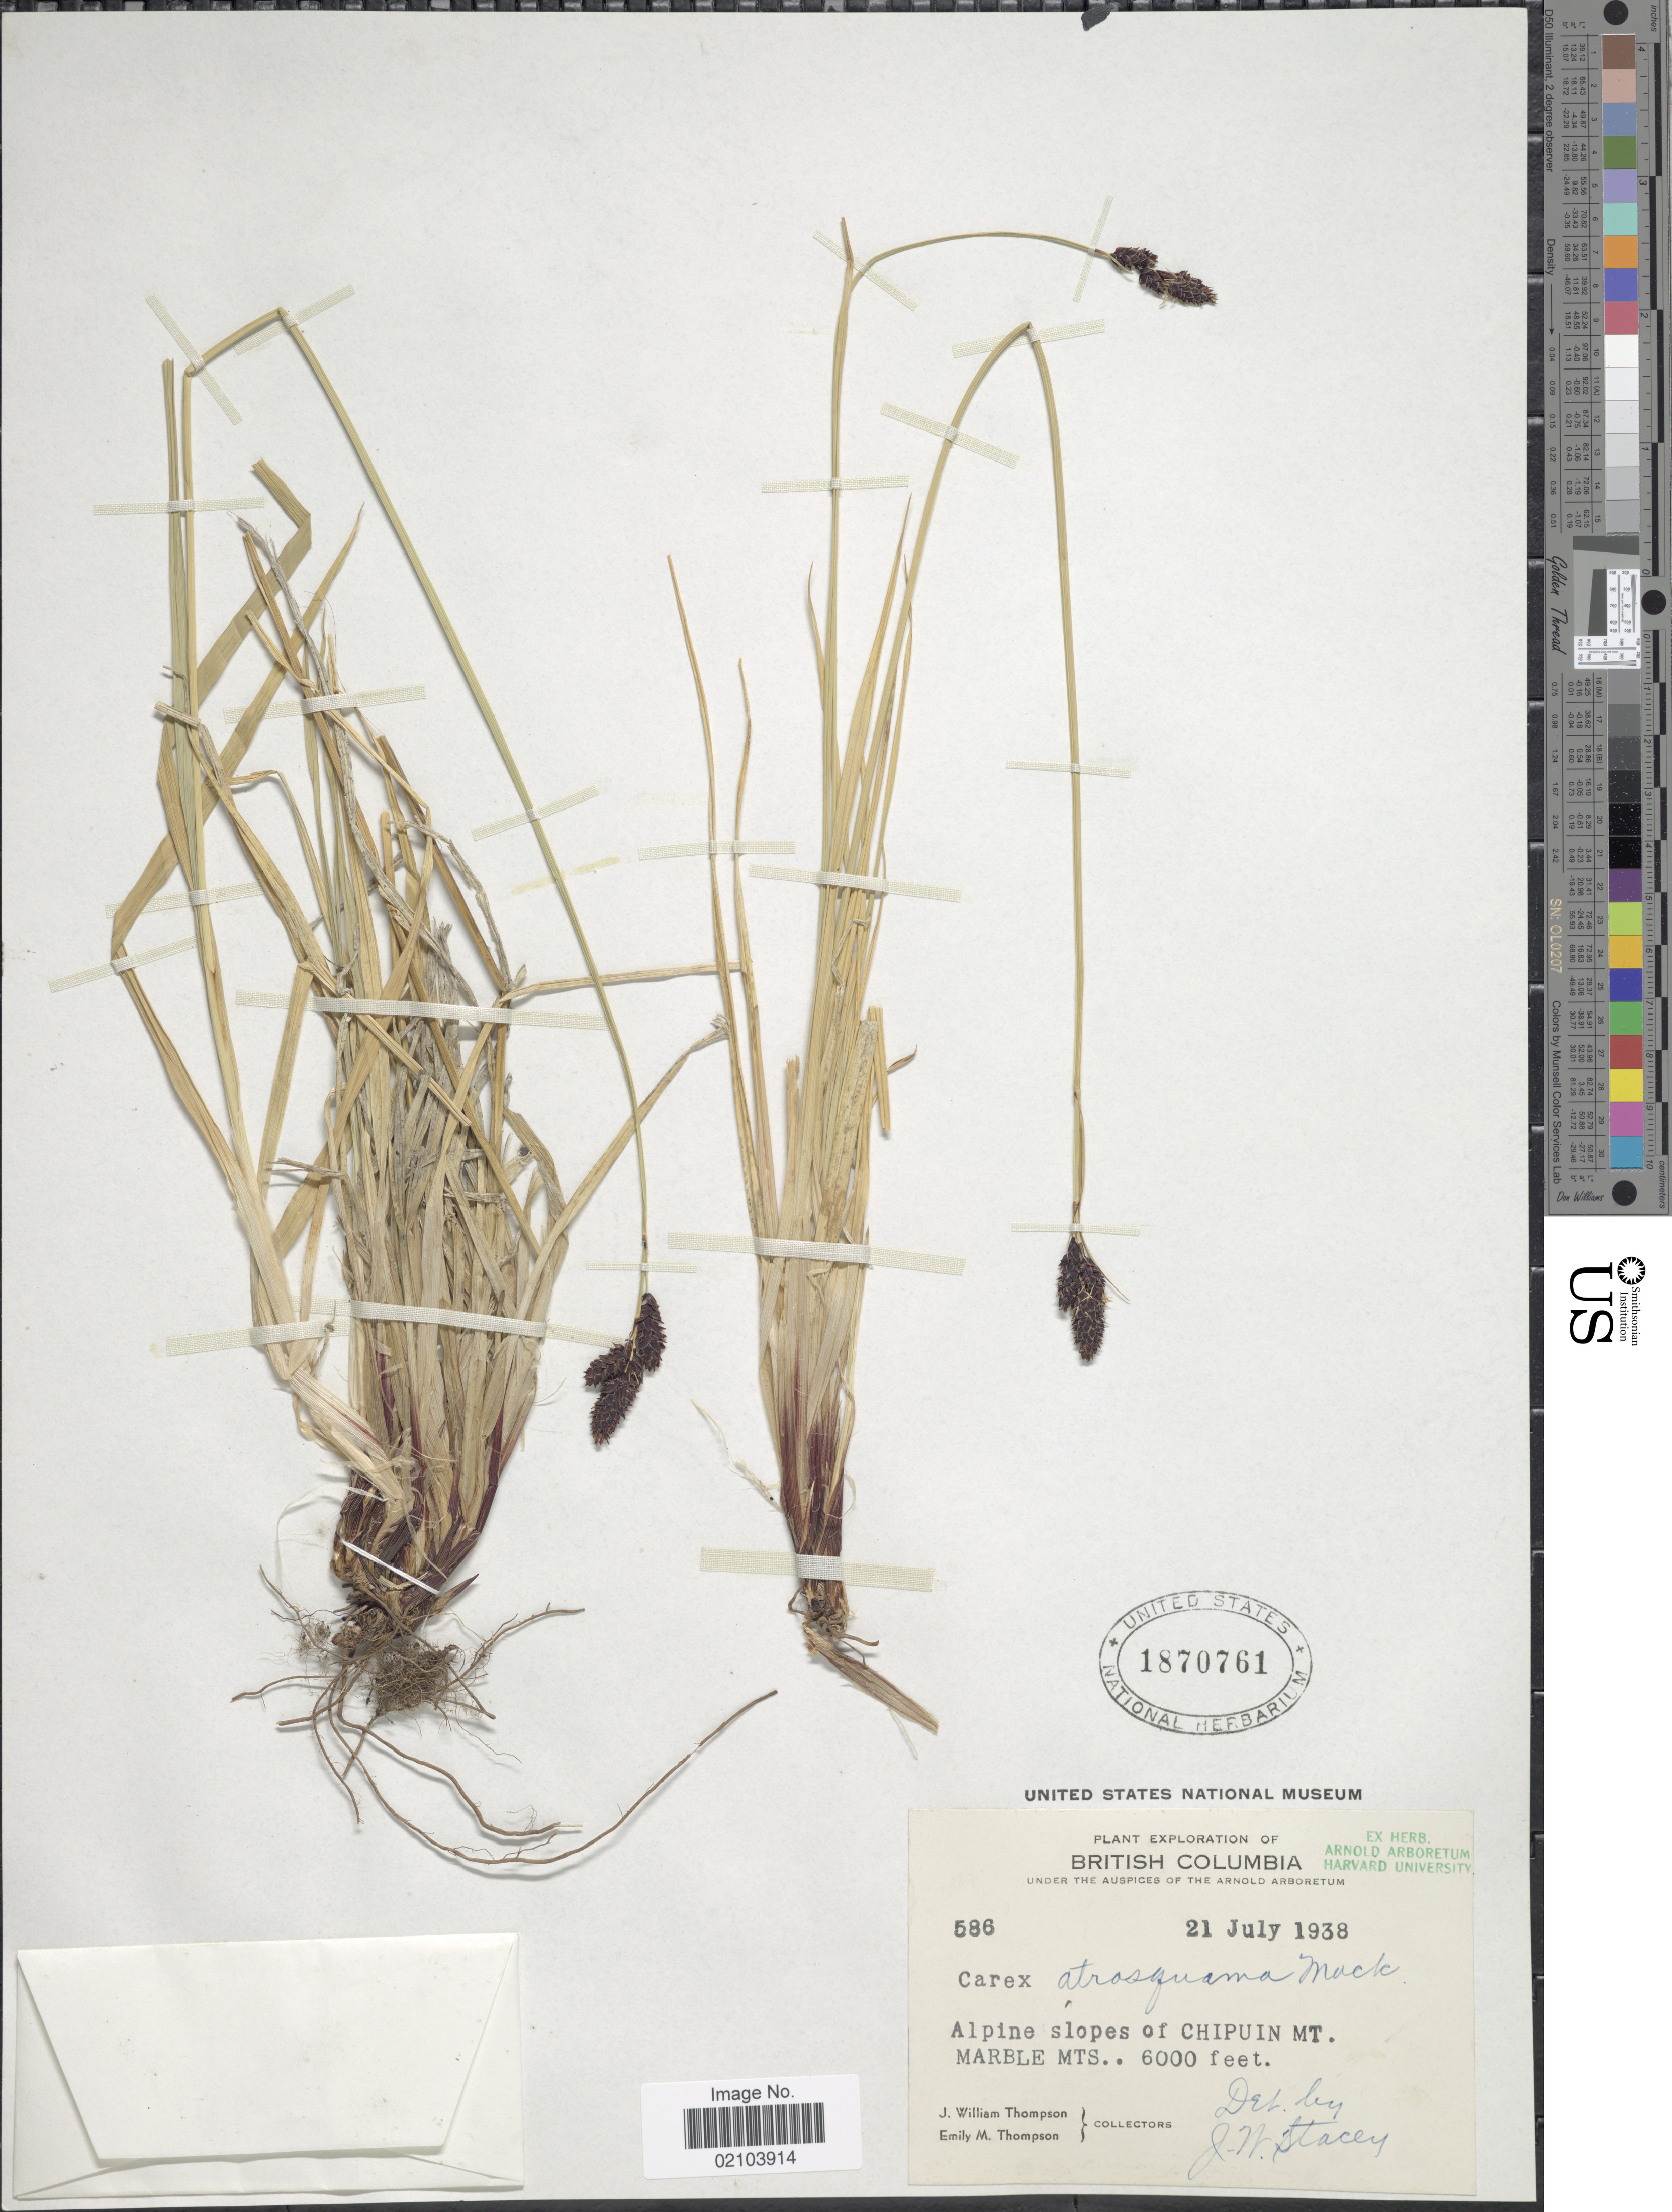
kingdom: Plantae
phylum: Tracheophyta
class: Liliopsida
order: Poales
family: Cyperaceae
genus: Carex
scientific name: Carex atrosquama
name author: Mack.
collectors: J. W. Thompson & E. M. Thompson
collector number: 586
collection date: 1938-07-21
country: Canada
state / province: British Columbia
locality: Chipuin Mt. Marble Mts.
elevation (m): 1829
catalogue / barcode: US 1870761